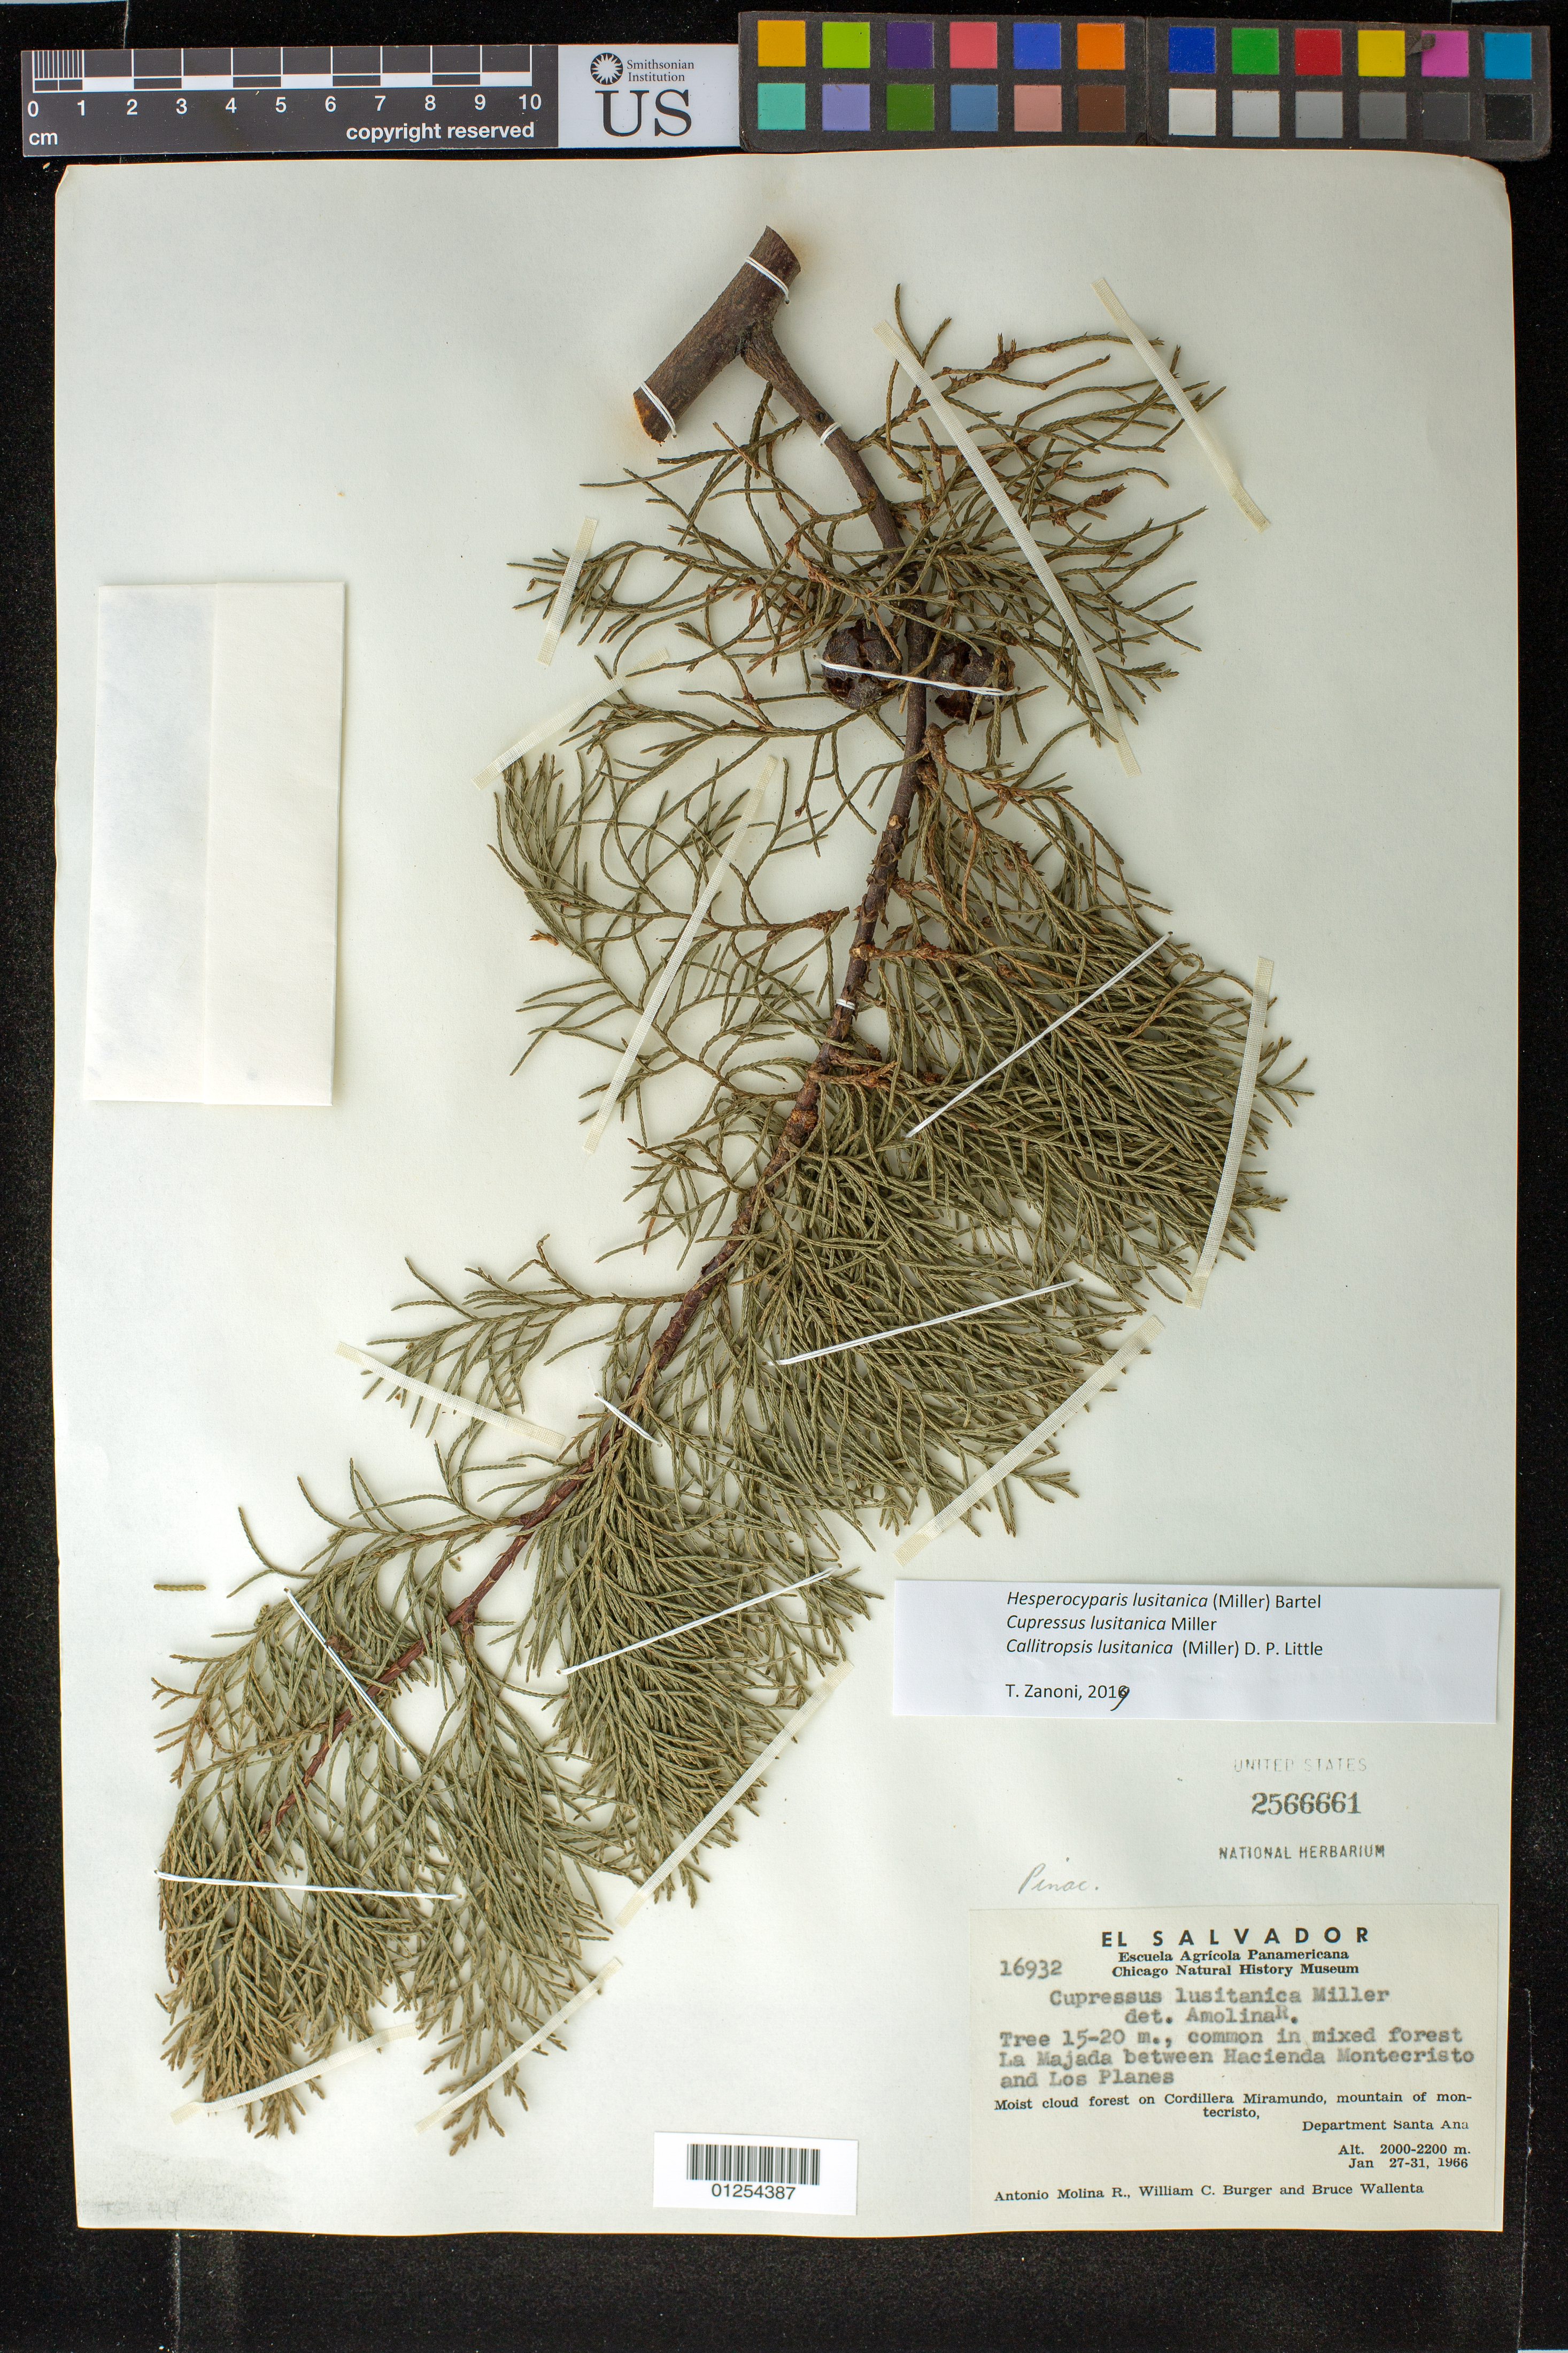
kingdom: Plantae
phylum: Tracheophyta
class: Pinopsida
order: Pinales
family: Cupressaceae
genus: Hesperocyparis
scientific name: Hesperocyparis lusitanica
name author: (Miller) Bartel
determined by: Zanoni, T. A., (NY), New York Botanical Garden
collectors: A. Molina R., W. Burger & B. Wallenta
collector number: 16932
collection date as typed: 27 Jan 1966 to 31 Jan 1966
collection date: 1966-01-27/1966-01-31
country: El Salvador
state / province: Santa Ana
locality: Cordillera Miramundo, mountain of montecristo, el Trifinio.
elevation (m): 2000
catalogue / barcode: US 2566661